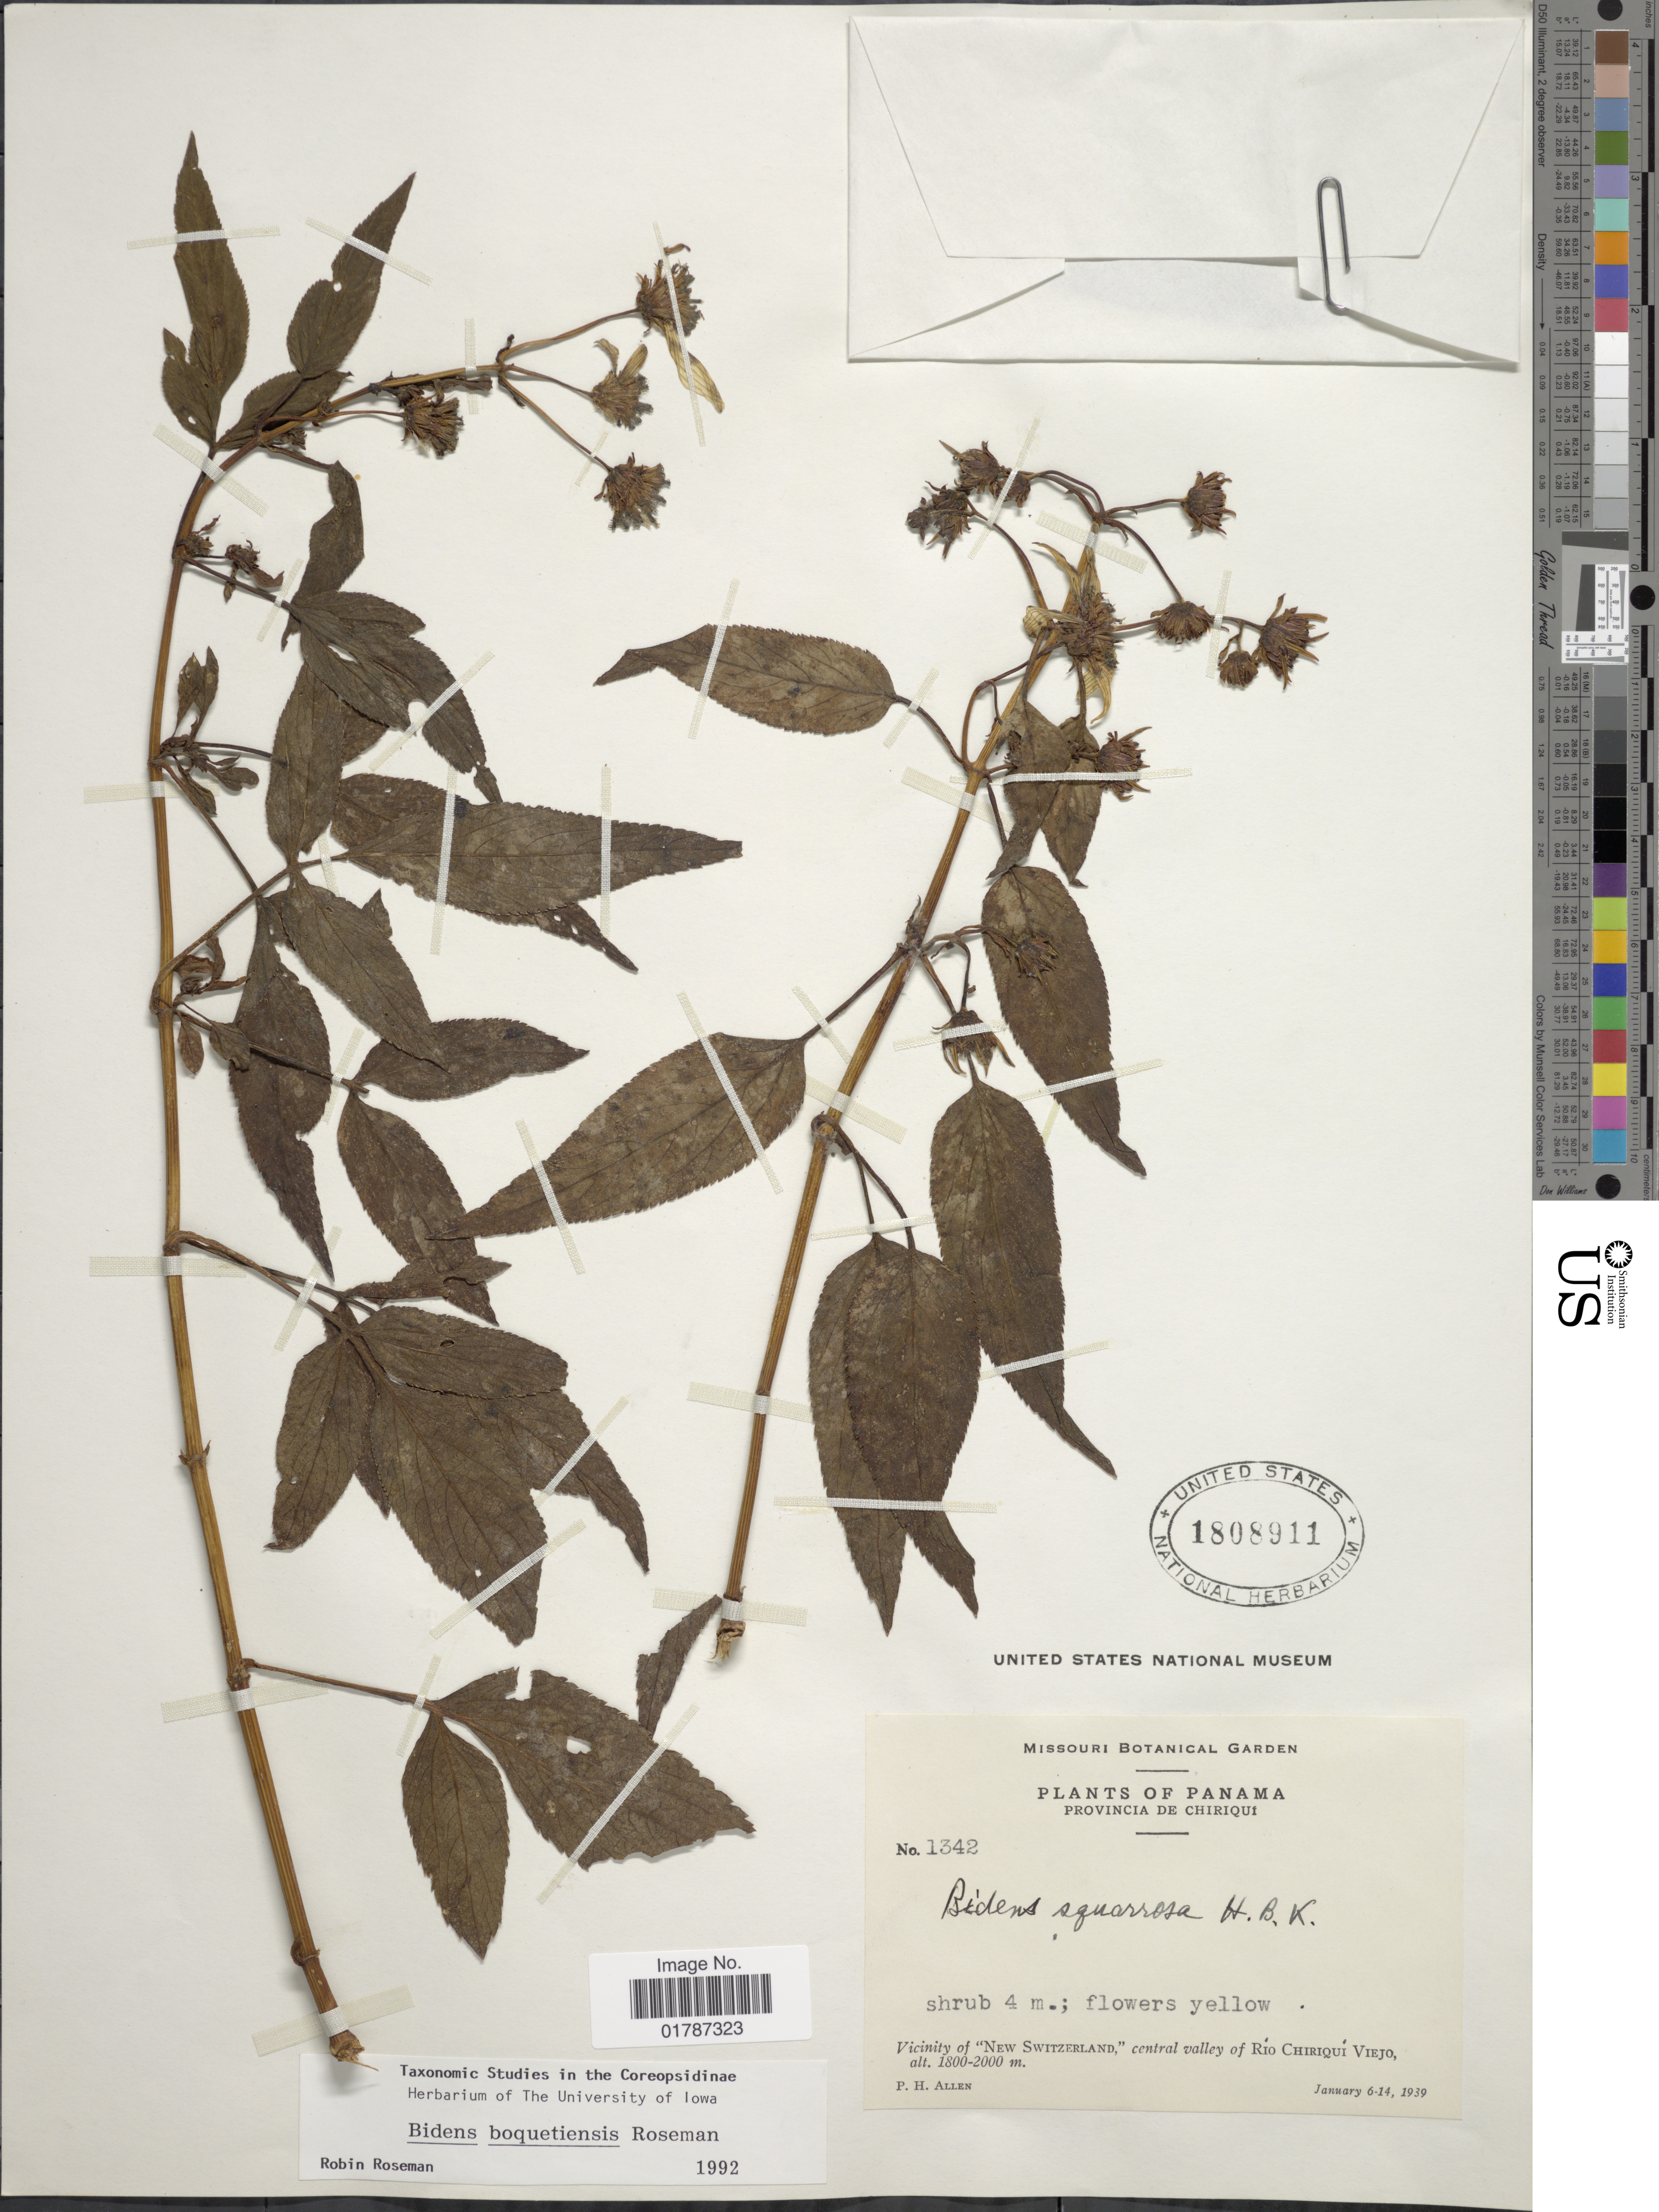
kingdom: Plantae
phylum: Tracheophyta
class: Magnoliopsida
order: Asterales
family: Asteraceae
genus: Bidens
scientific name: Bidens boquetinsis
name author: Roseman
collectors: P. H. Allen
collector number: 1342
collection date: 1939-01-06/1939-01-14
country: Panama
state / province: Chiriqui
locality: Provincia de Chiriqui, Vicinity of New Switzerland, central valley of Rio Chiriqui Viejo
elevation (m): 1800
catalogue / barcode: US 1808911